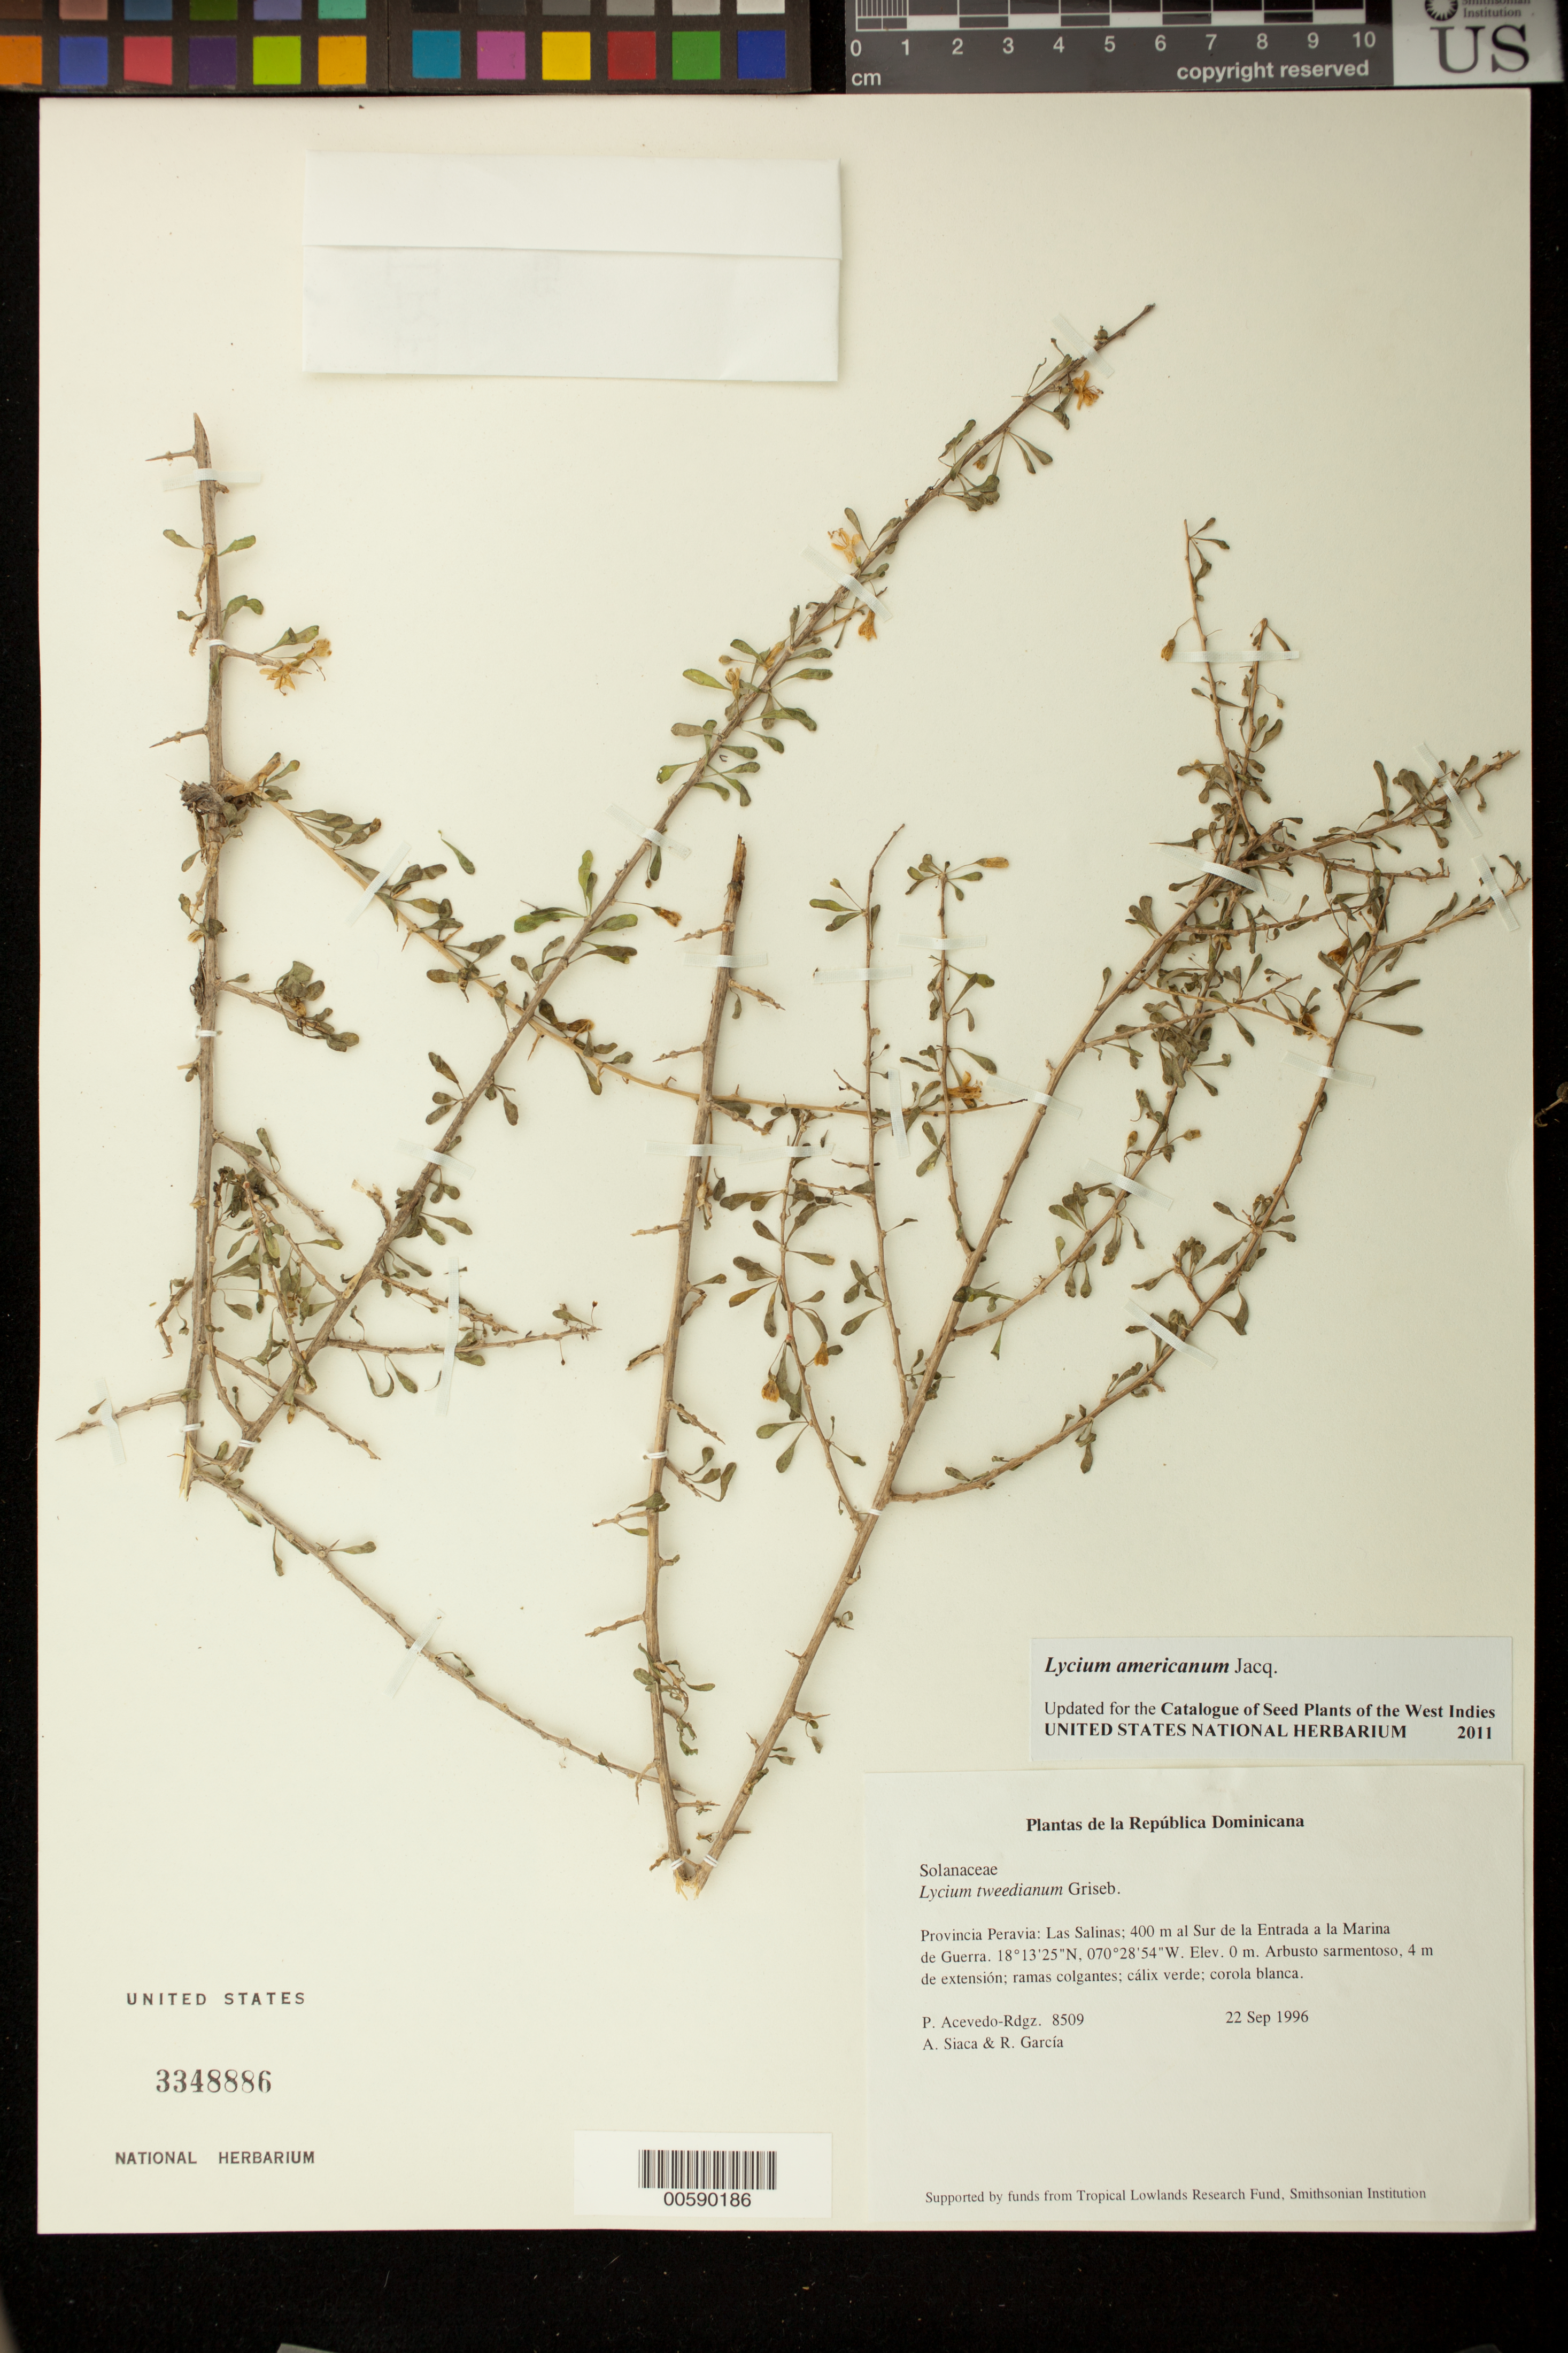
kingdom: Plantae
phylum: Tracheophyta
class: Magnoliopsida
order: Solanales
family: Solanaceae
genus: Lycium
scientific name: Lycium americanum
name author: Jacq.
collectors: P. Acevedo-Rodr., A. Siaca & R. G. García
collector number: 8509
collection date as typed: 22 Sep 1996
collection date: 1996-09-22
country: Dominican Republic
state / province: Peravia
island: Hispaniola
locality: Las Salinas; 400 m al Sur de la Entrada a la Marina de guerra.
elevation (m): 0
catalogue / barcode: US 3348886